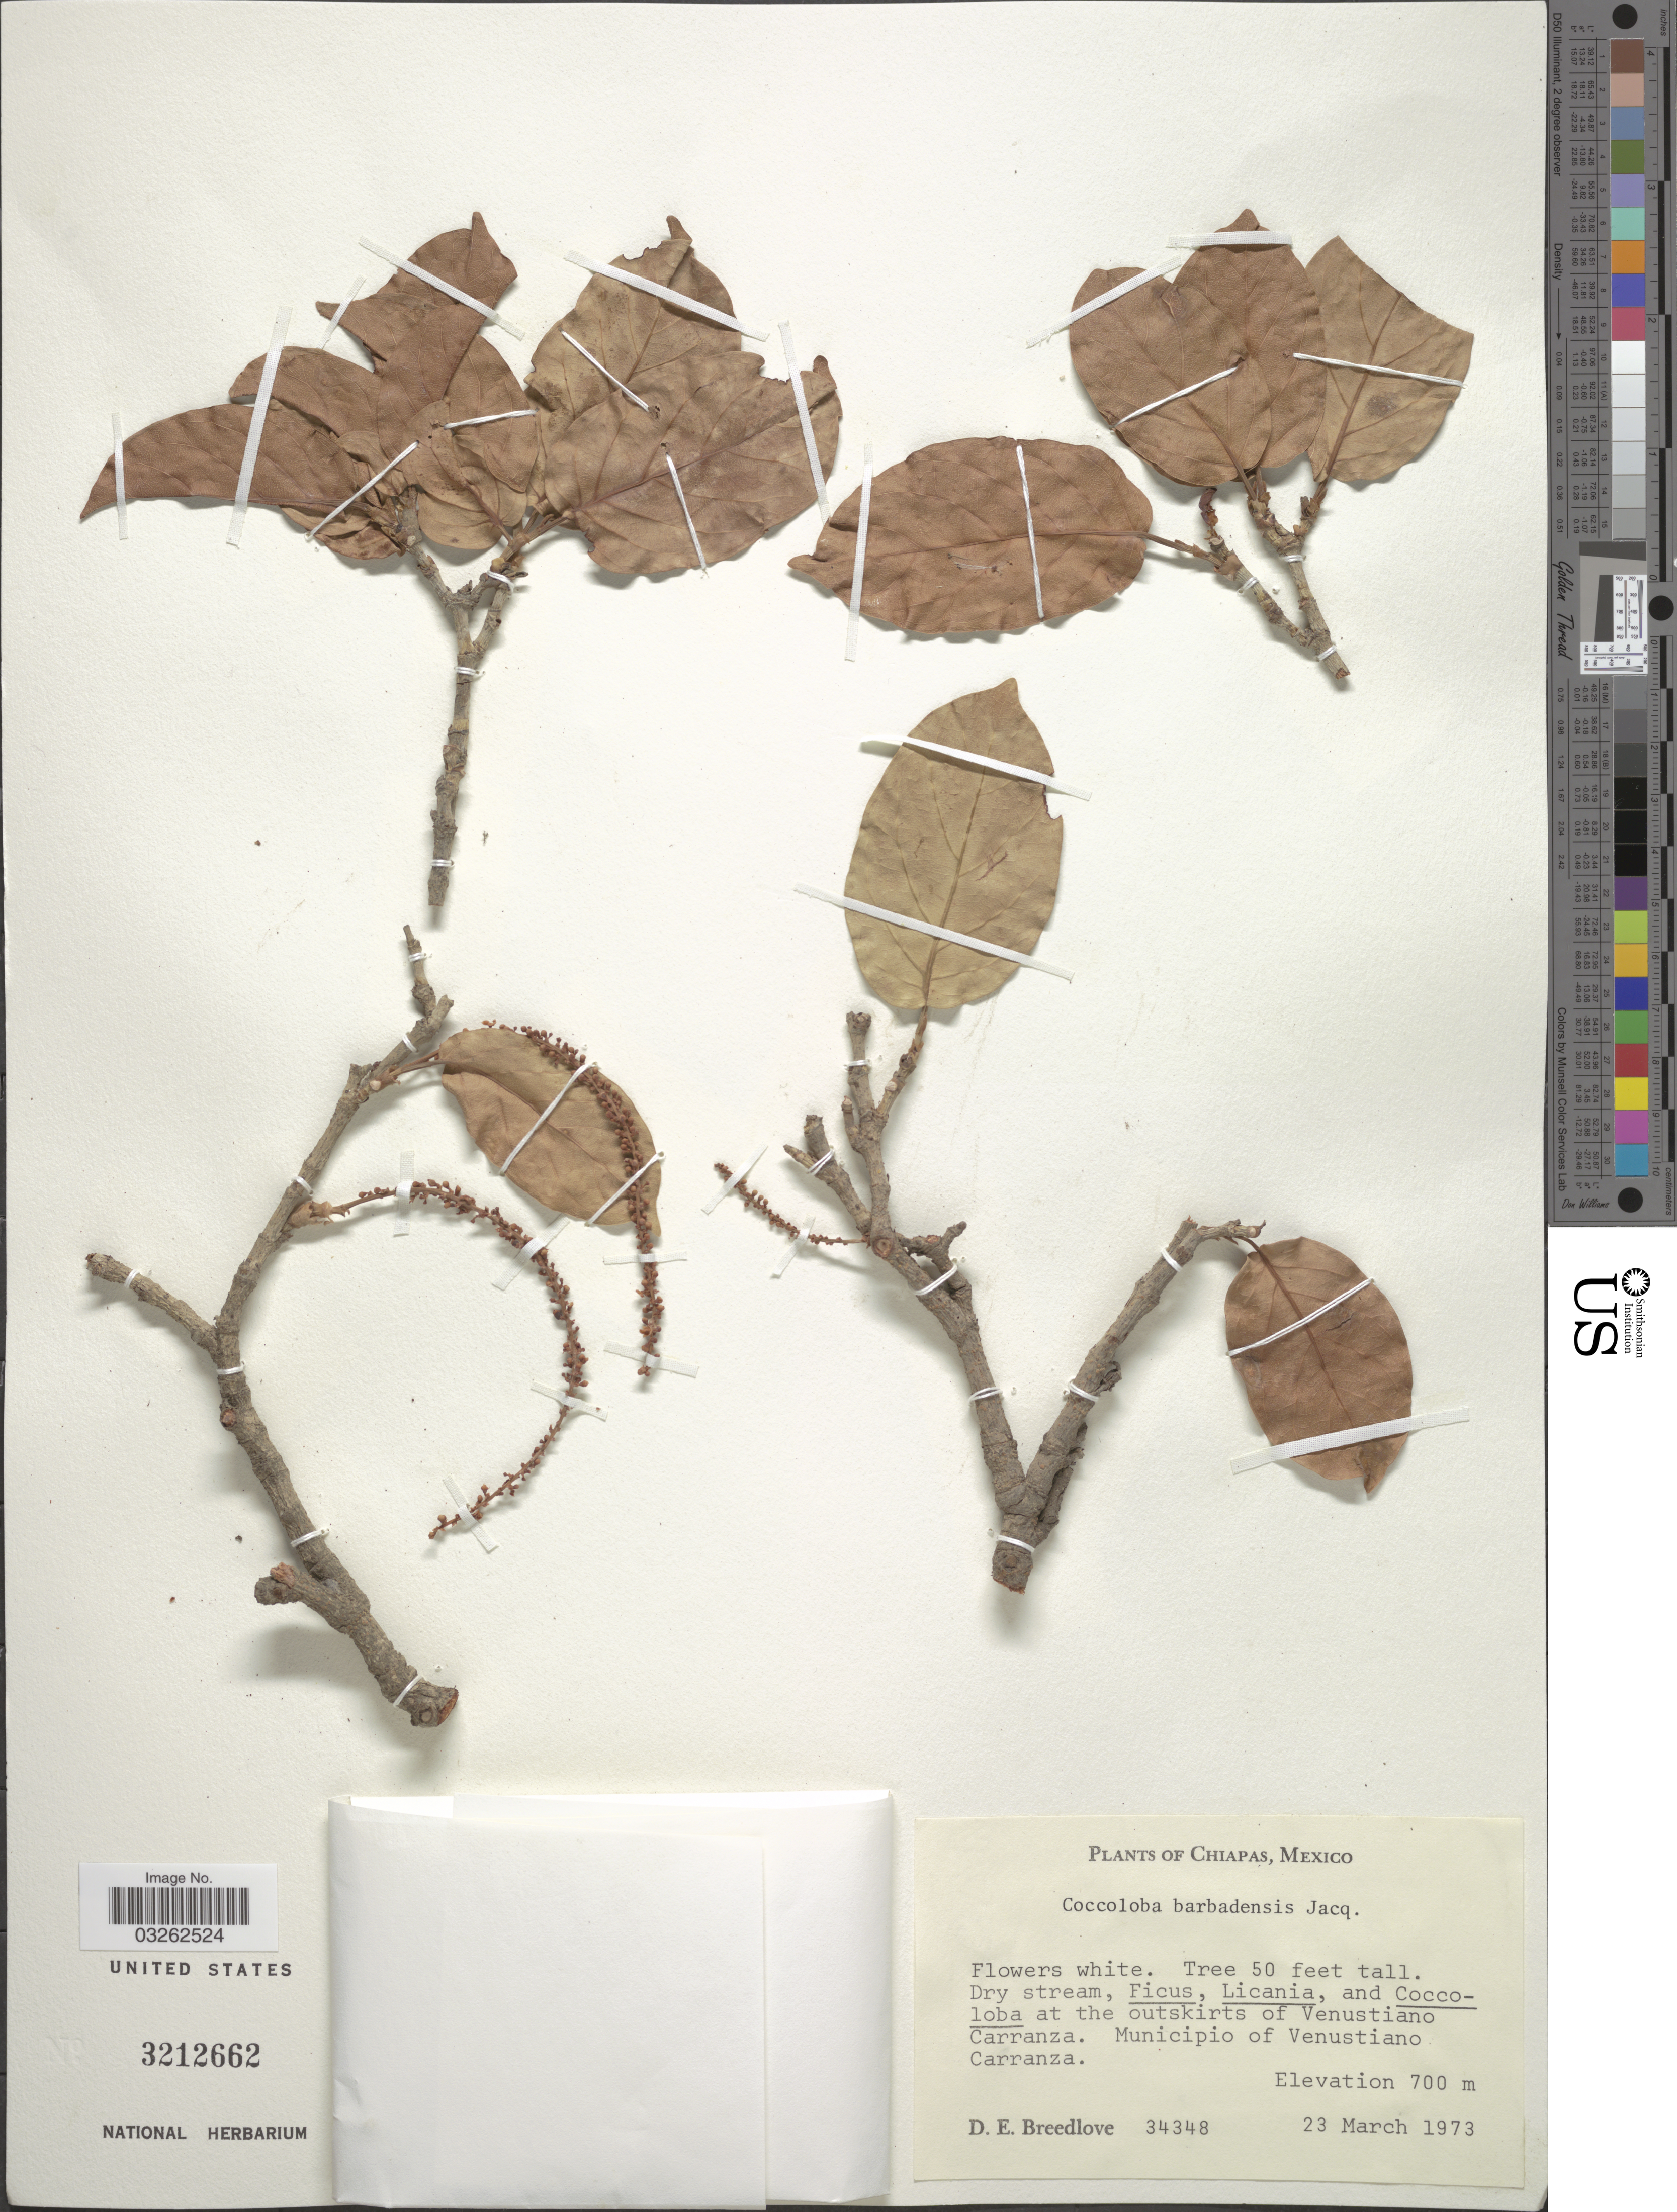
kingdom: Plantae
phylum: Tracheophyta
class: Magnoliopsida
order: Caryophyllales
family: Polygonaceae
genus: Coccoloba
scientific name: Coccoloba barbadensis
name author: Jacq.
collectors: D. E. Breedlove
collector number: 34348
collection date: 1973-03-23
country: Mexico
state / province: Chiapas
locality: At the outskirts of Venustiano Carranza. Municipio of Venustiano Carranza.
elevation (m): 700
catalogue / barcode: US 3212662